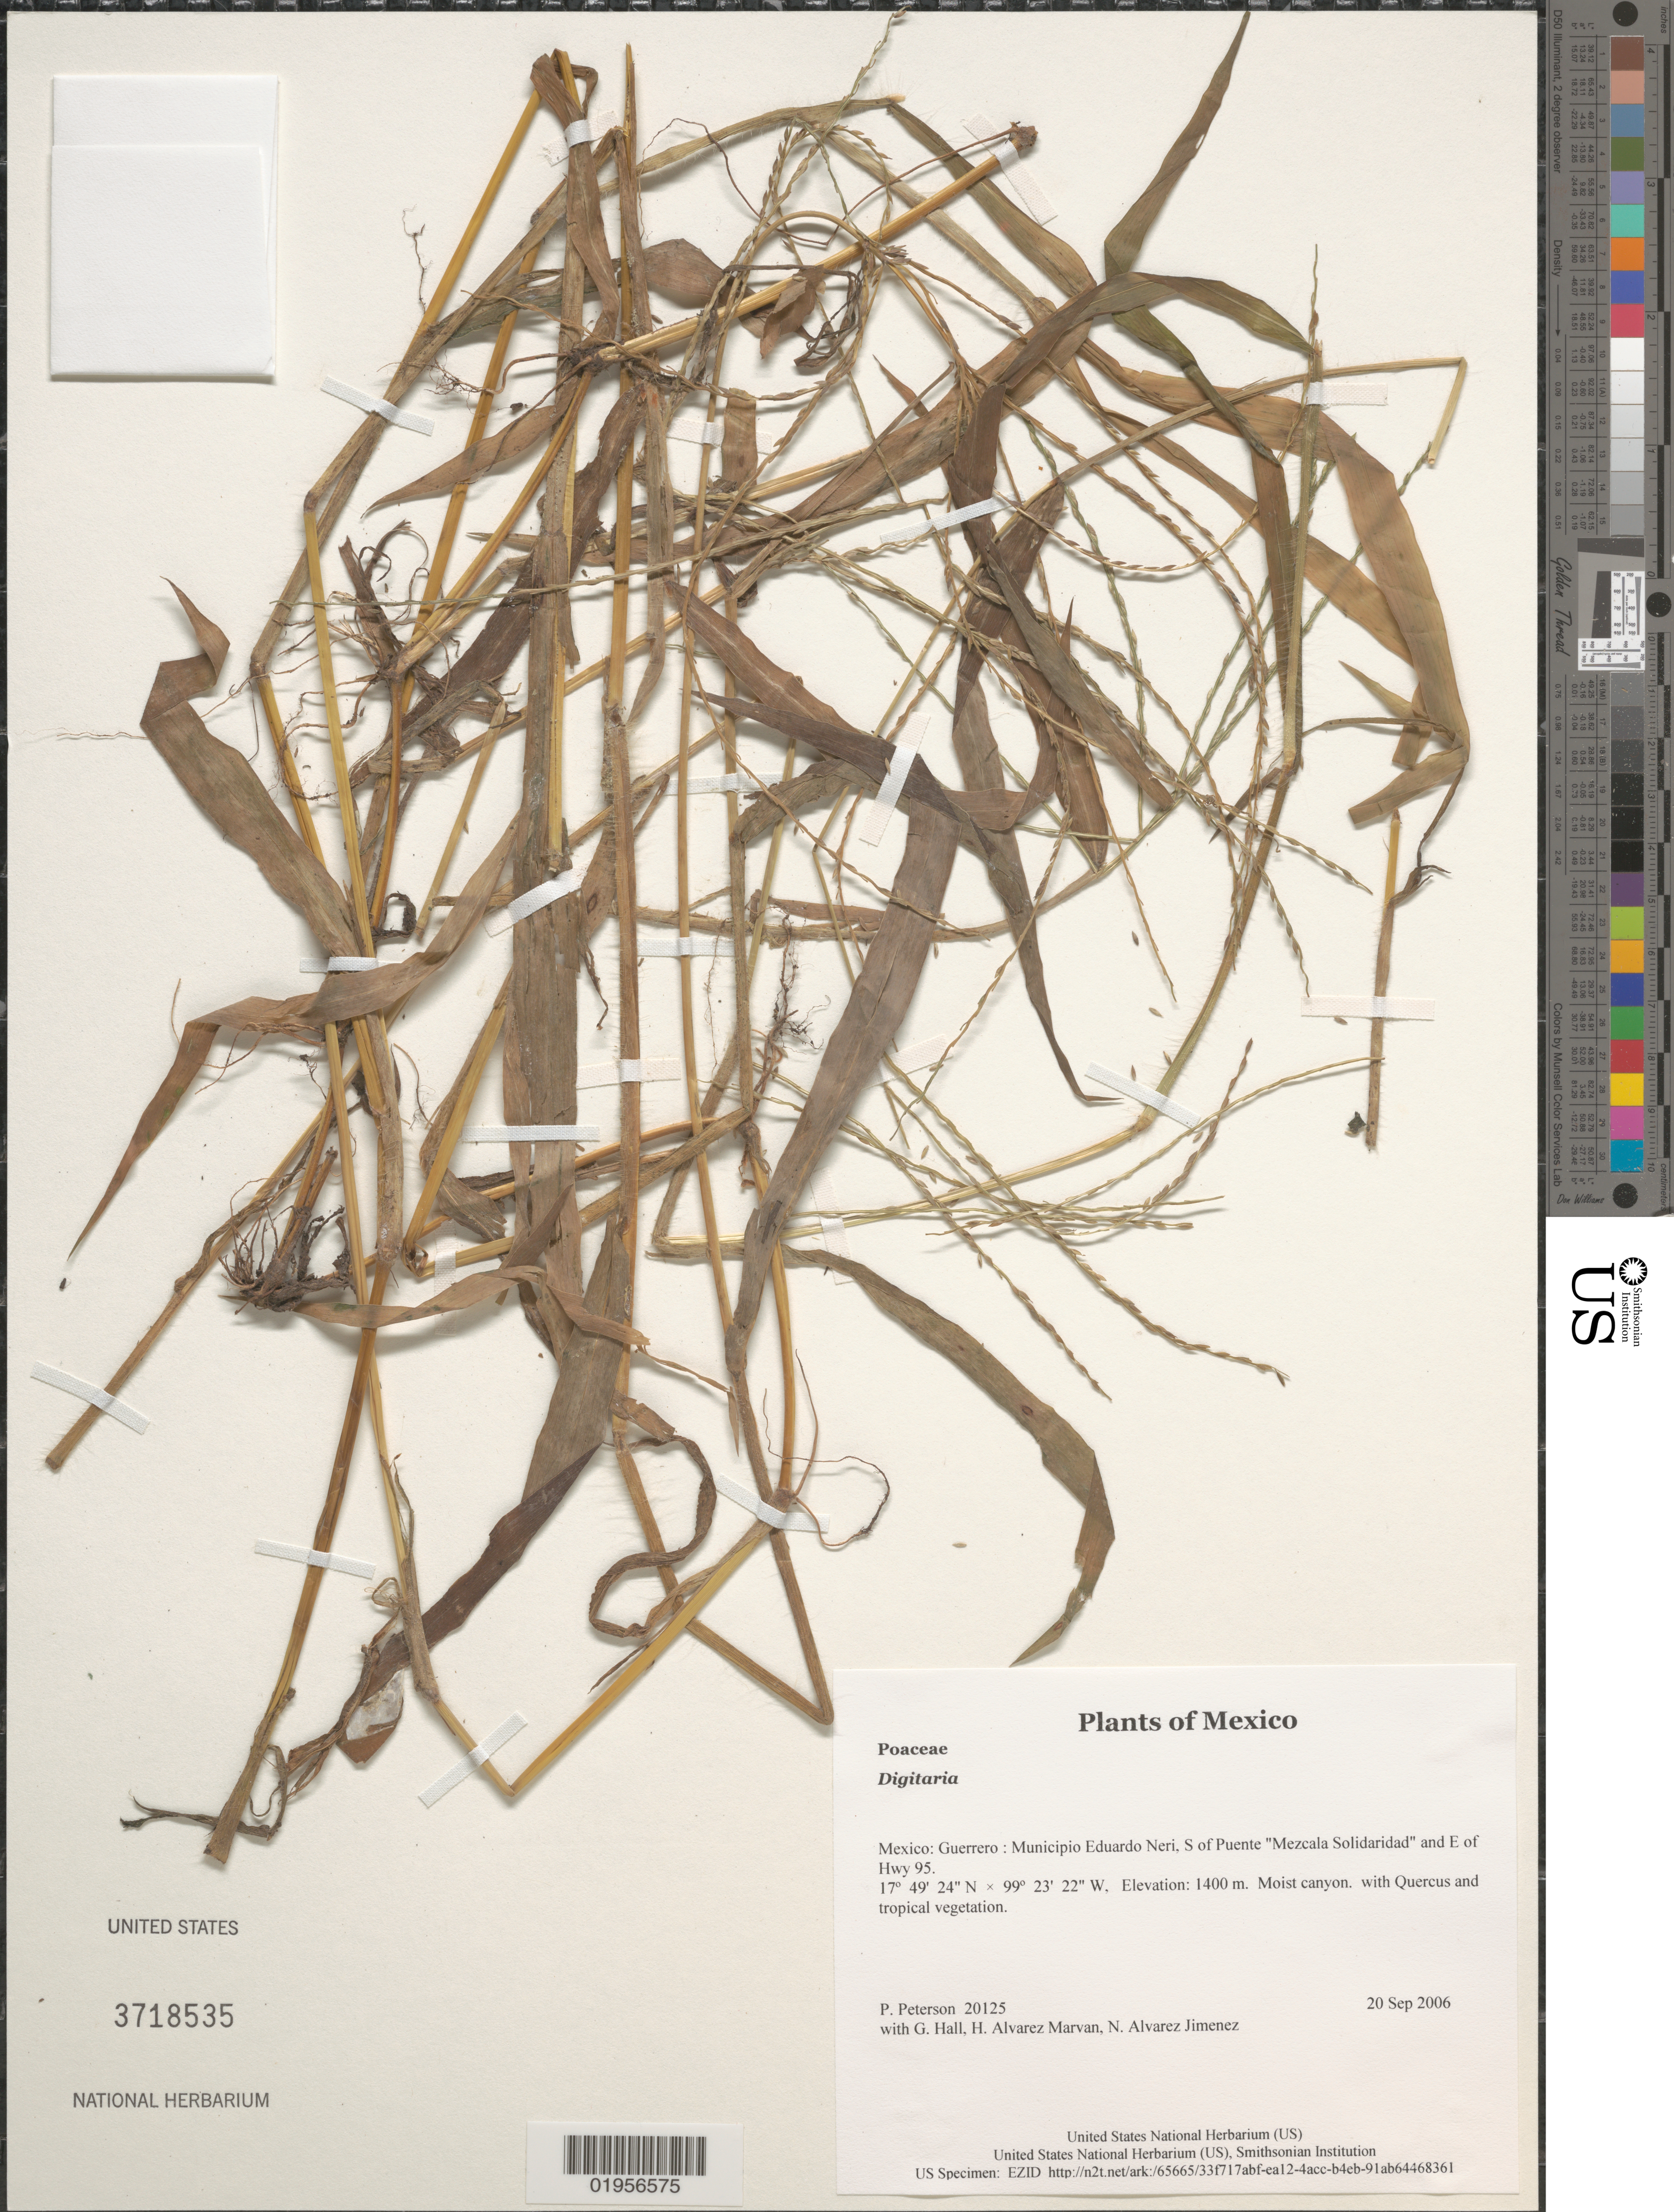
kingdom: Plantae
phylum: Tracheophyta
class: Liliopsida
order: Poales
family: Poaceae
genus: Digitaria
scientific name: Digitaria sp.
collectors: P. M. Peterson, G. Hall, H. Alvarez Marvan & N. Alvarez Jimenez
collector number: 20125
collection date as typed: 20 Sep 2006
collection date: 2006-09-20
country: Mexico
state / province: Guerrero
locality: Municipio Eduardo Neri, S of Puente "Mezcala Solidaridad" and E of Hwy 95.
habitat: Moist canyon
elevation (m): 1400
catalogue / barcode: US 3718535